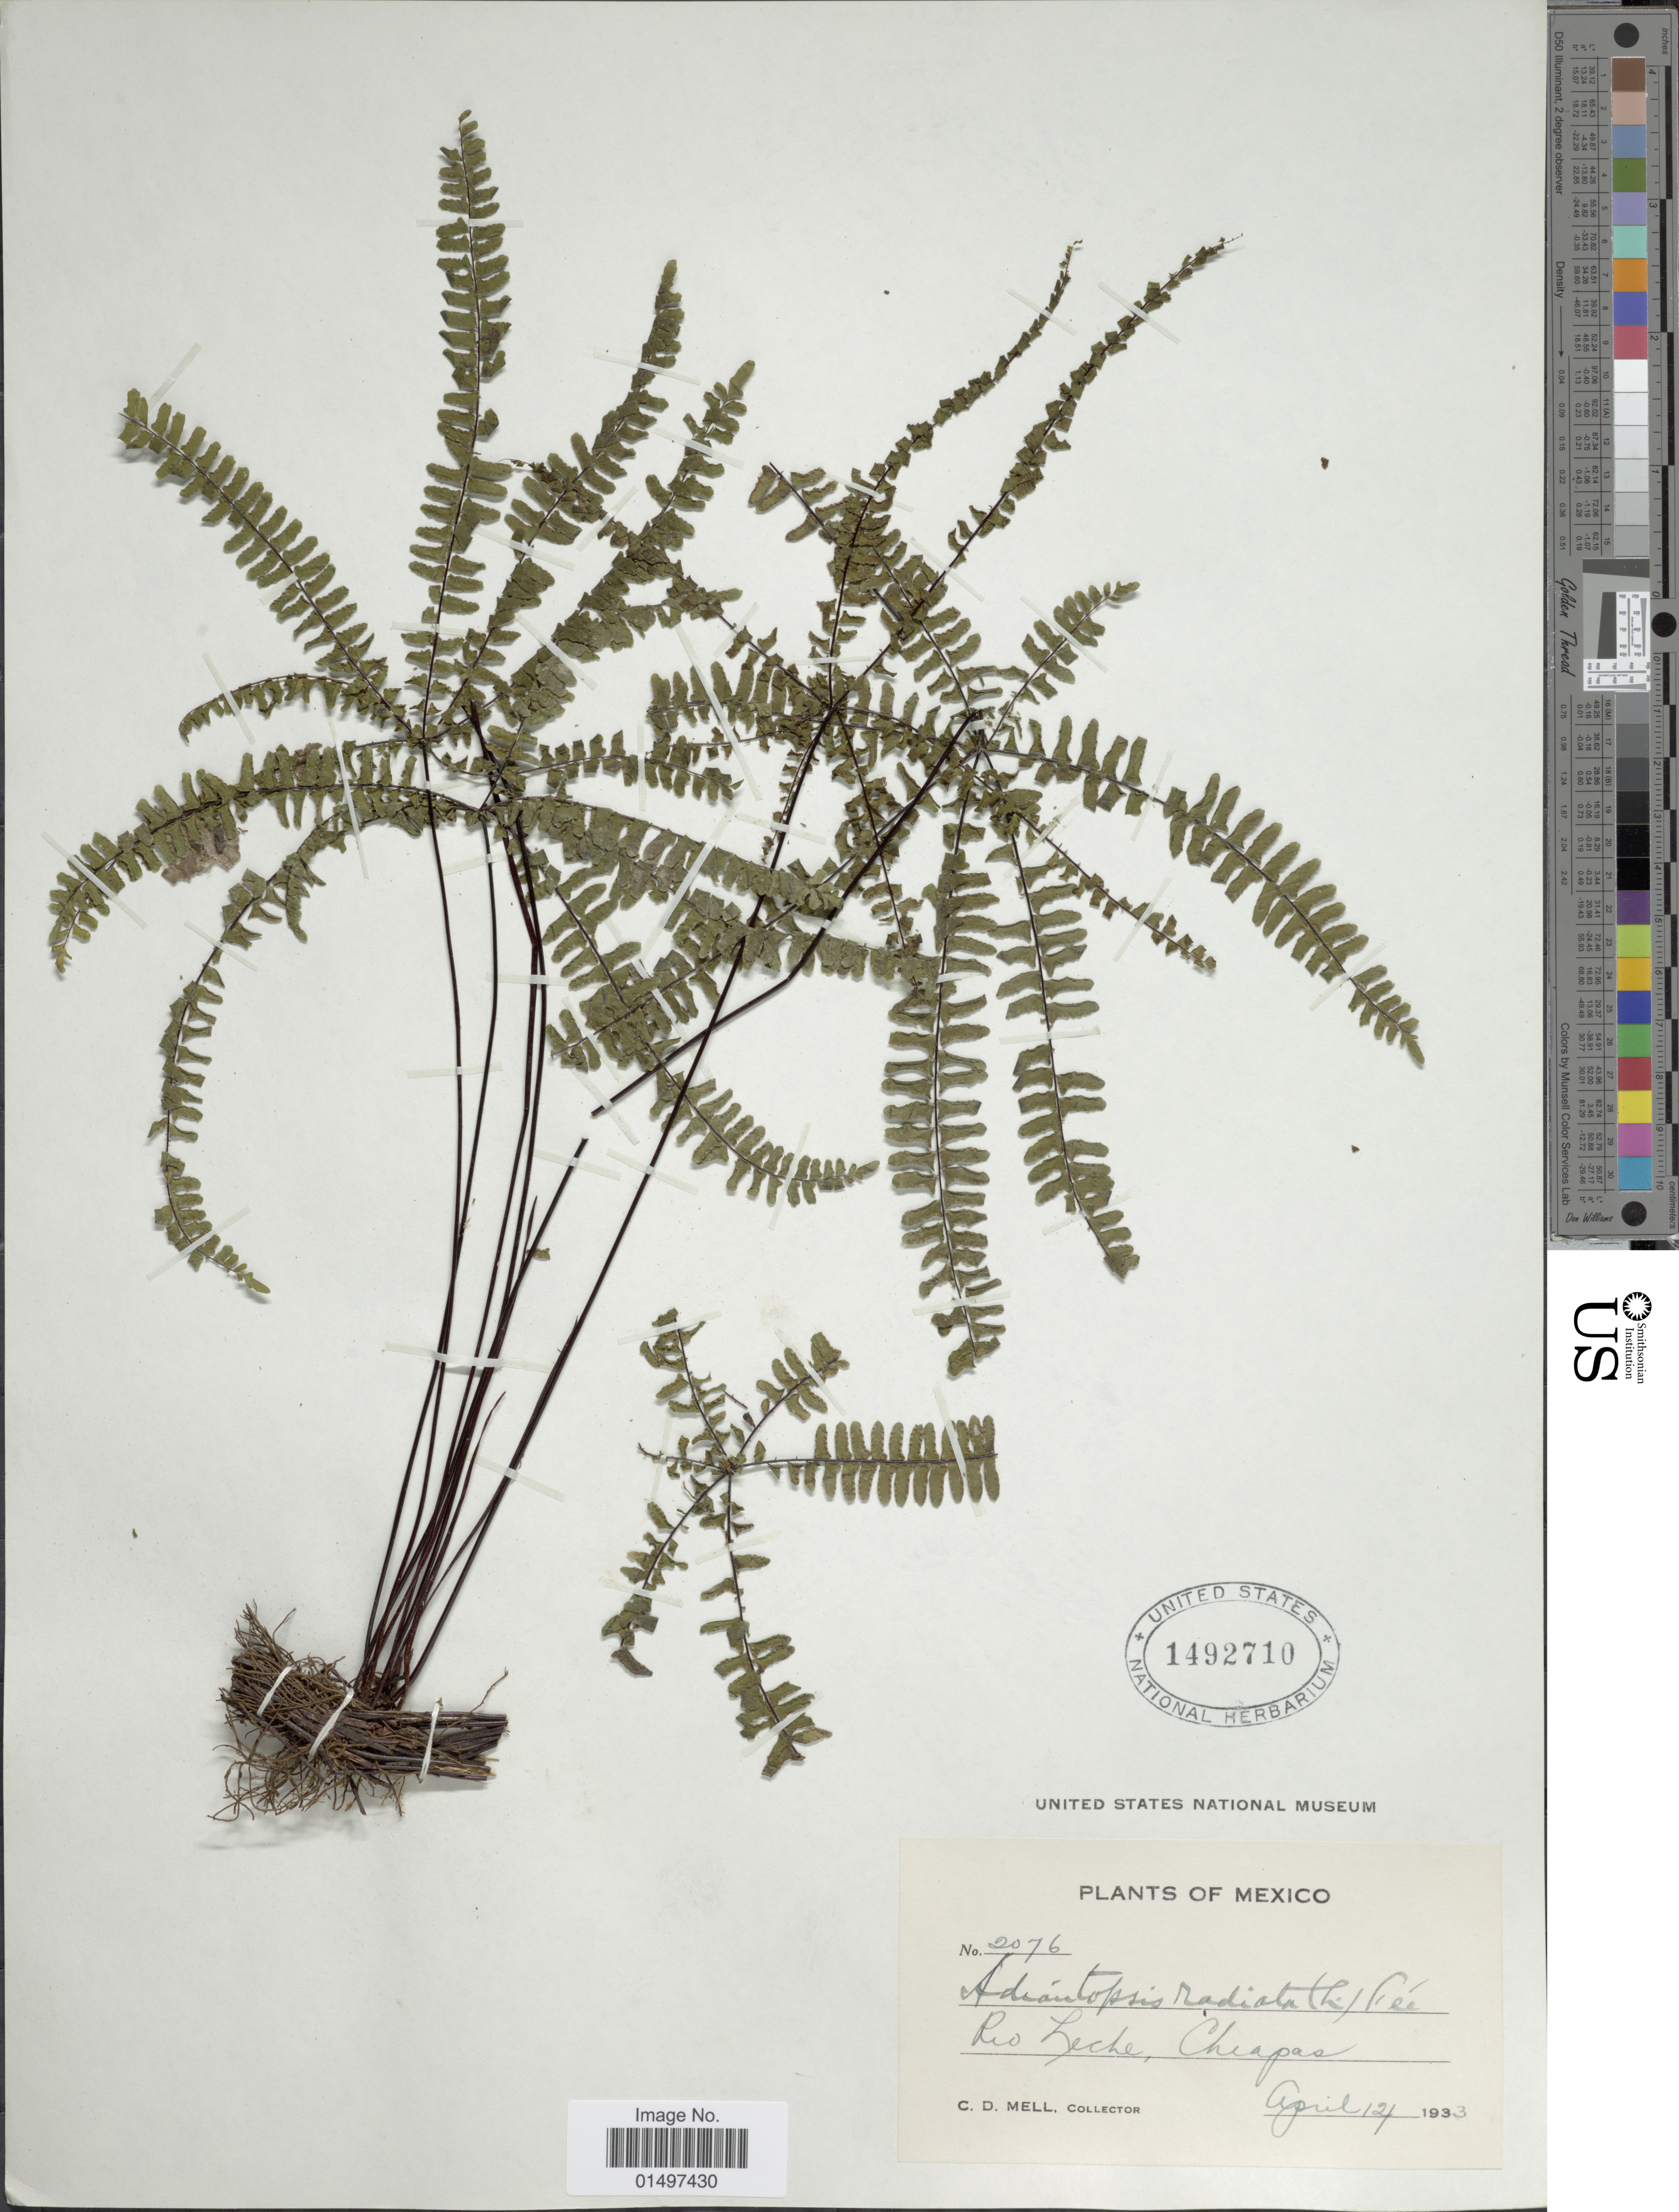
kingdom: Plantae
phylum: Tracheophyta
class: Polypodiopsida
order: Polypodiales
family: Pteridaceae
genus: Adiantopsis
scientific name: Adiantopsis radiata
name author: (L.) Fée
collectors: C. D. Mell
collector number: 2076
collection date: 1933-04-14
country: Mexico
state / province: Chiapas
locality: Rio Leche.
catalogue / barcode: US 1492710